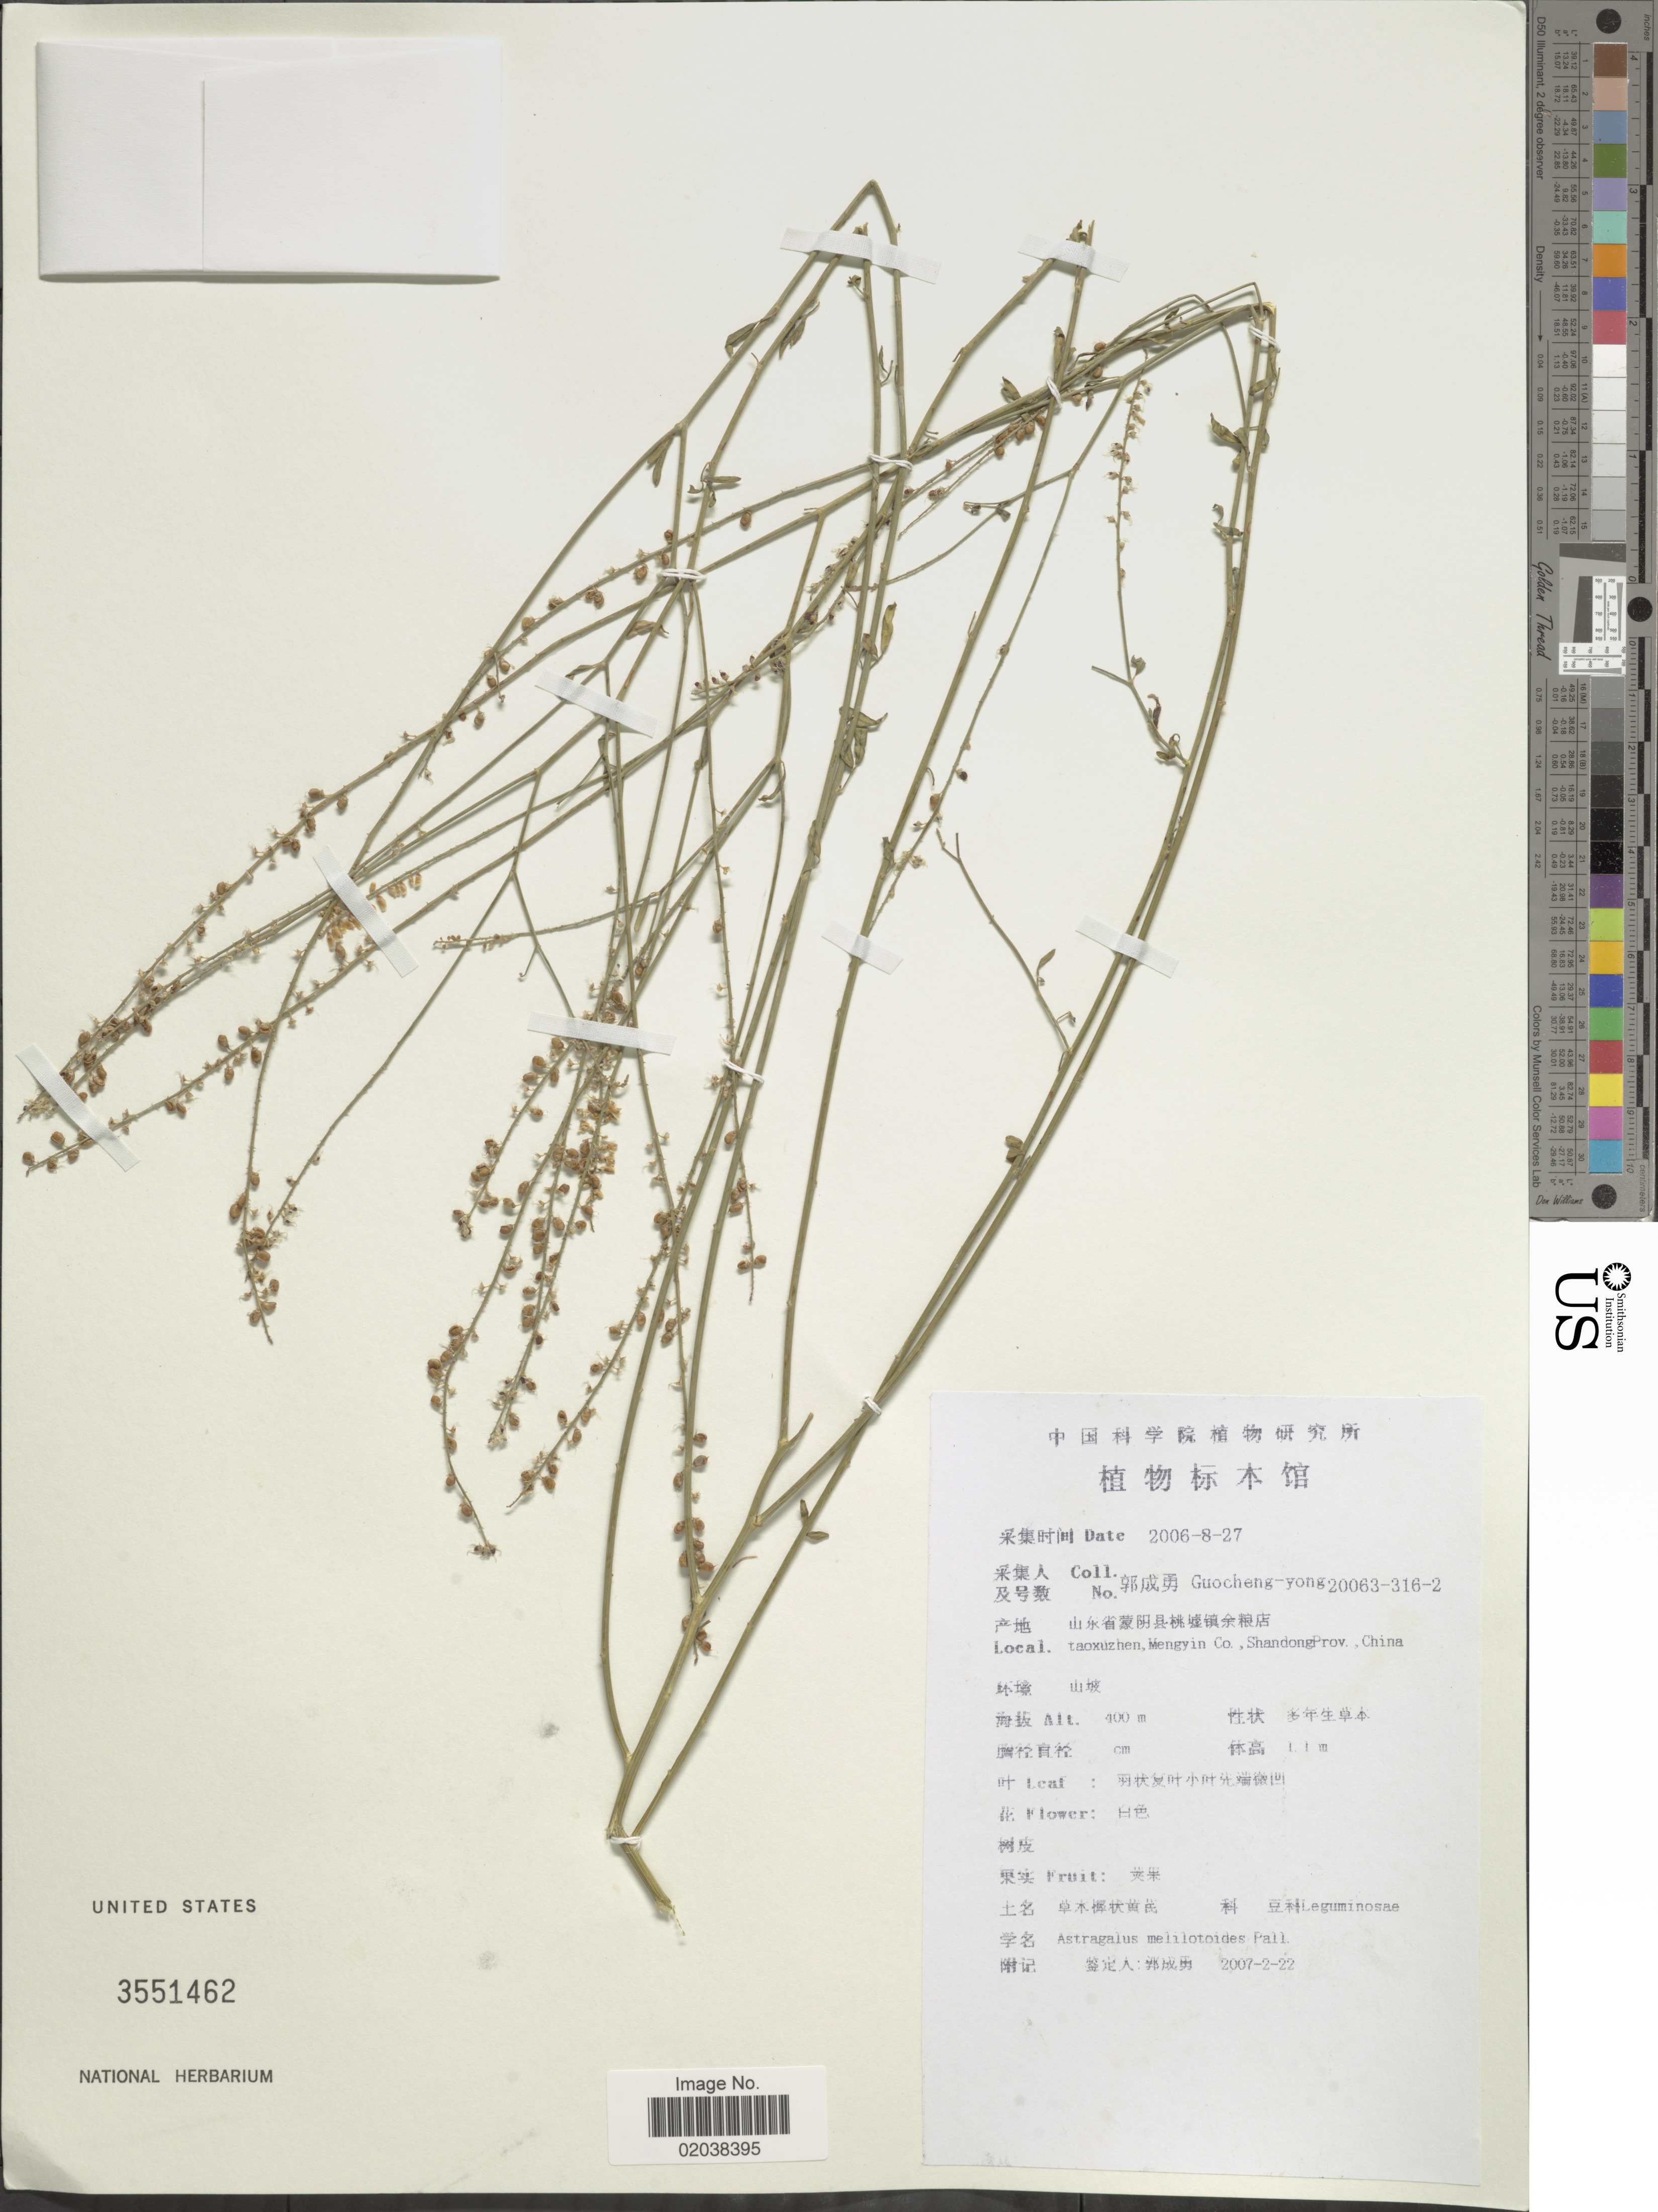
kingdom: Plantae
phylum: Tracheophyta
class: Magnoliopsida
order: Fabales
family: Fabaceae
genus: Astragalus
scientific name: Astragalus melilotoides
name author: Pall.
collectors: Guo cheng-yong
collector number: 20063-316-2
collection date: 2006-08-27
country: China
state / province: Shandong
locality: Taoxuzhen, Mengyin Co.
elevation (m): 400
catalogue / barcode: US 3551462